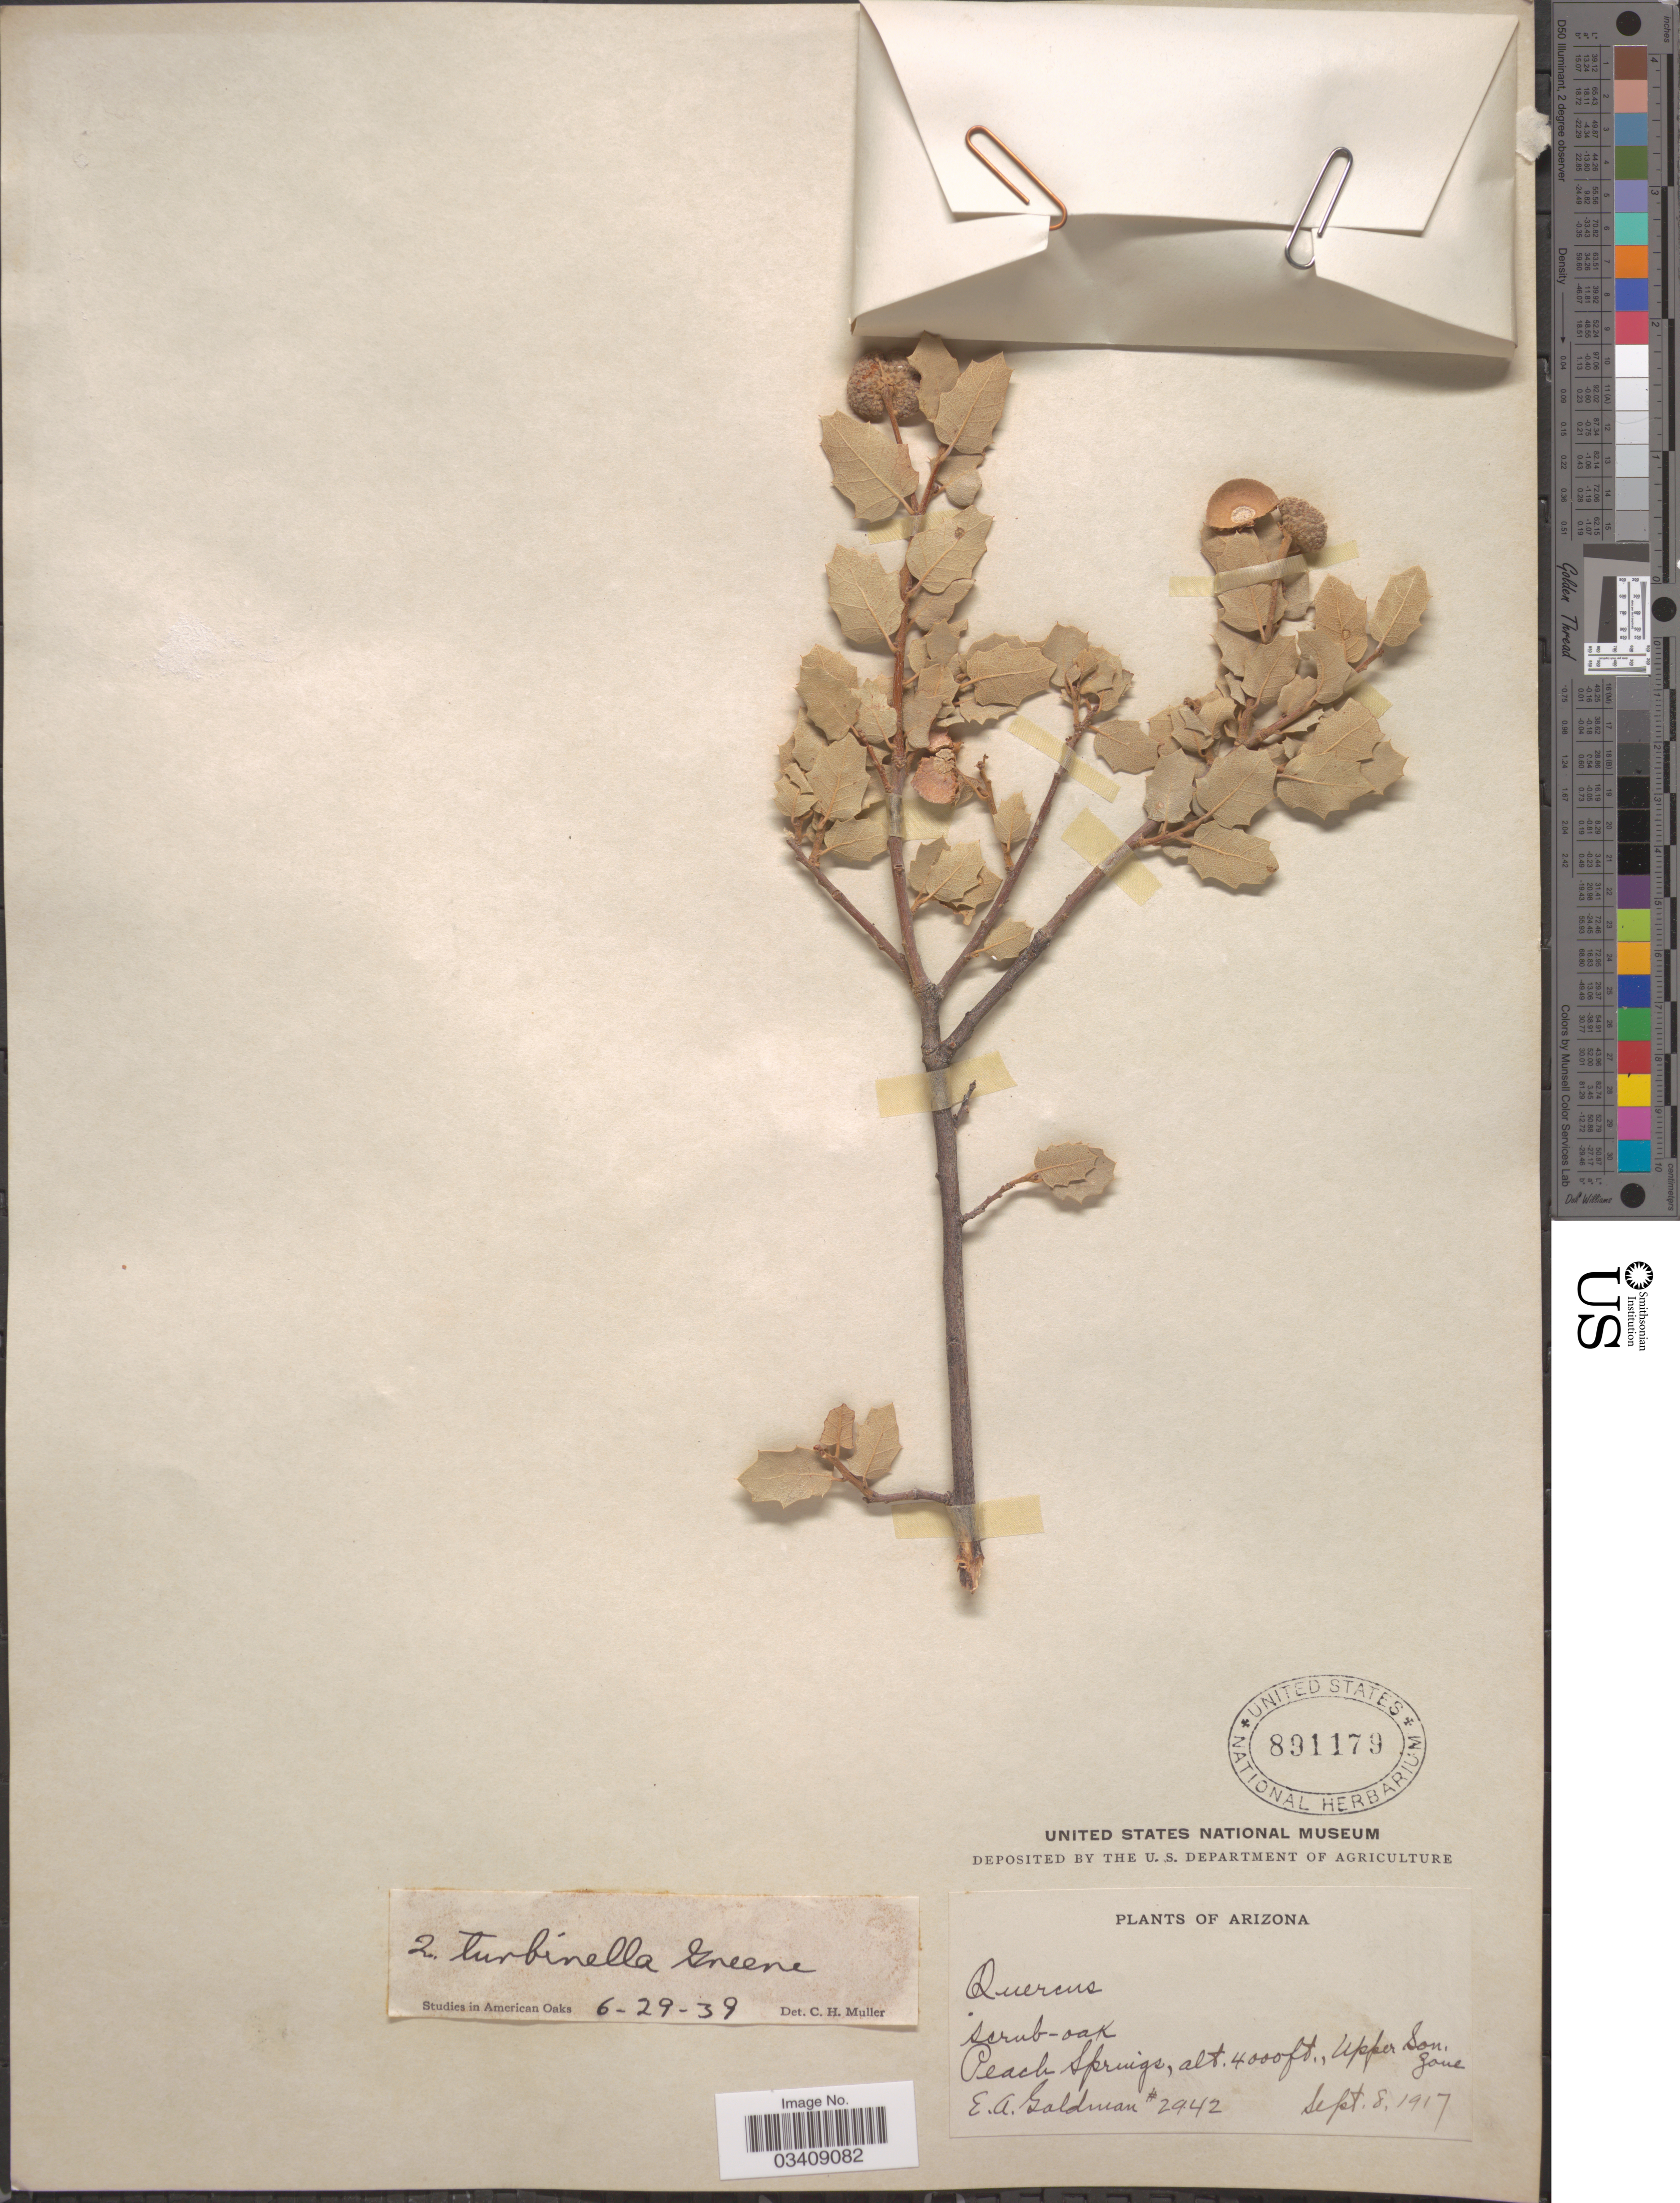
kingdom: Plantae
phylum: Tracheophyta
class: Magnoliopsida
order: Fagales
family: Fagaceae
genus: Quercus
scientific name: Quercus turbinella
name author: Greene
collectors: E. A. Goldman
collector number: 2942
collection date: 1917-09-08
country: United States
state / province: Arizona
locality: Peach Springs, Upper Son. Zone.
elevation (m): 1219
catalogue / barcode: US 891179